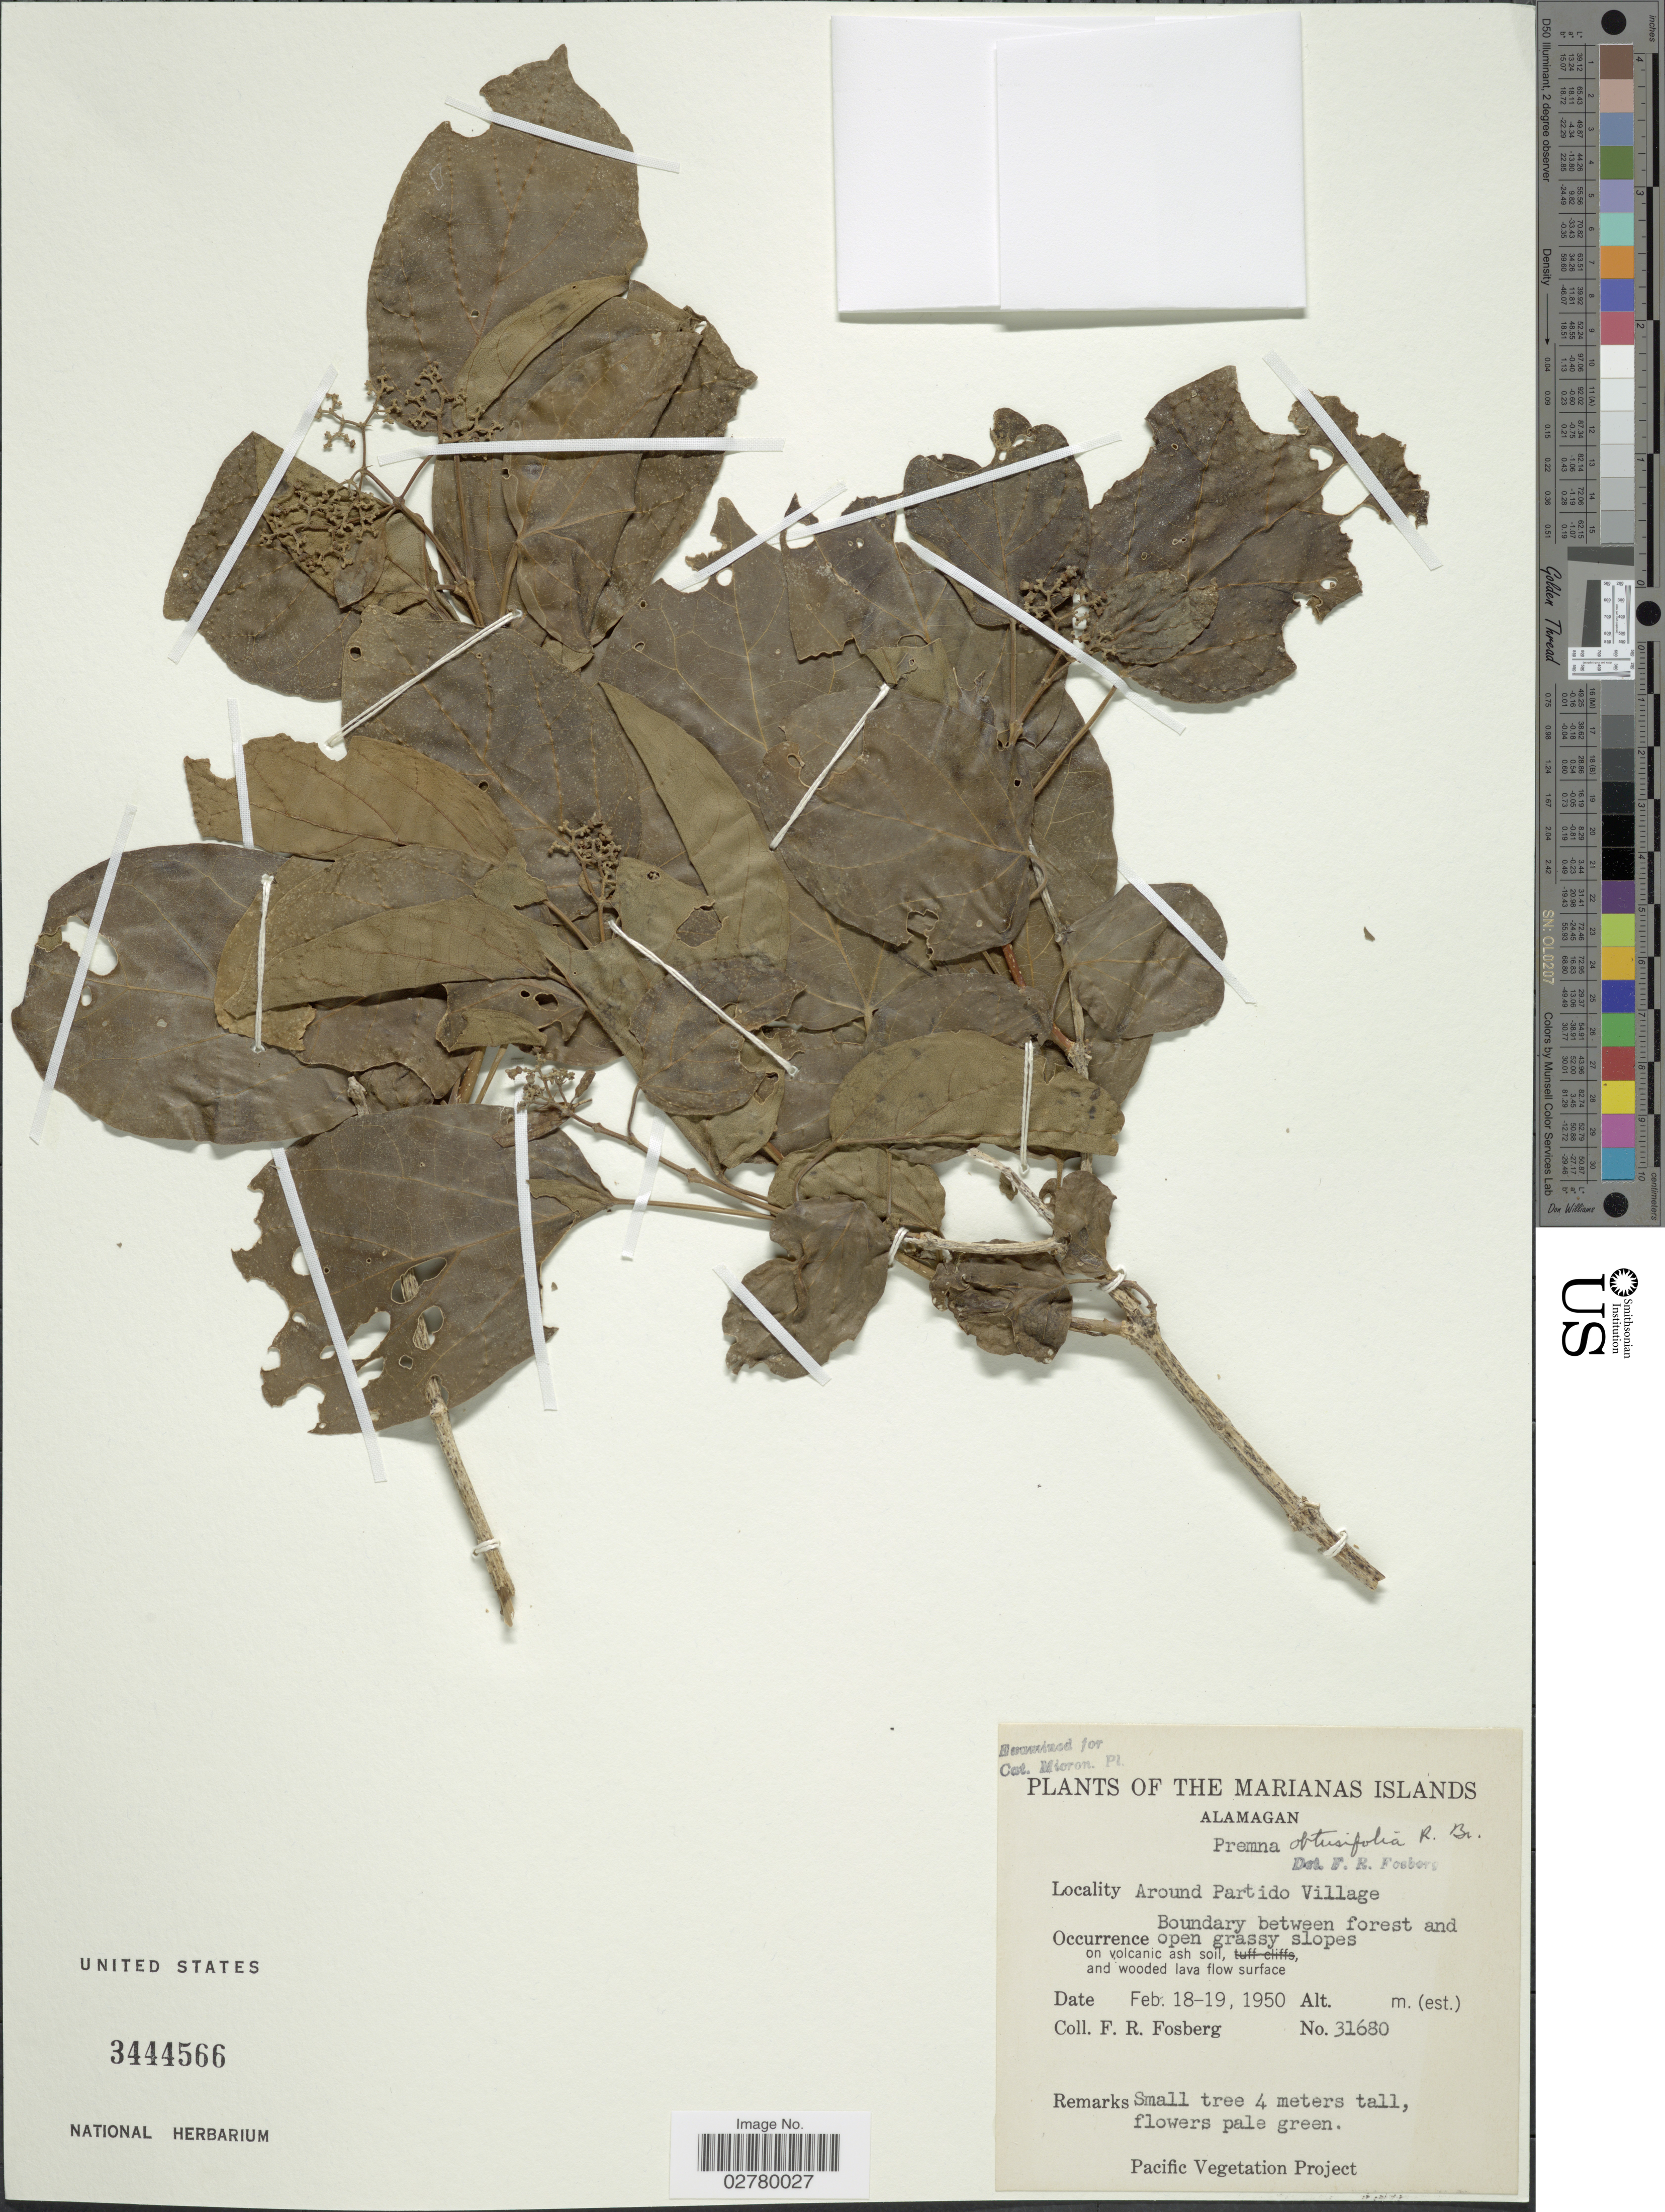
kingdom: Plantae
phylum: Tracheophyta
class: Magnoliopsida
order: Lamiales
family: Lamiaceae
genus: Premna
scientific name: Premna obtusifolia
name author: R. Br.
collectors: F. R. Fosberg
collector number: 31680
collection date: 1950-02-18/1950-02-19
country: Northern Mariana Islands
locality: The Marianas Islands. Alamagan. Around Partido Village.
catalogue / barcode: US 3444566